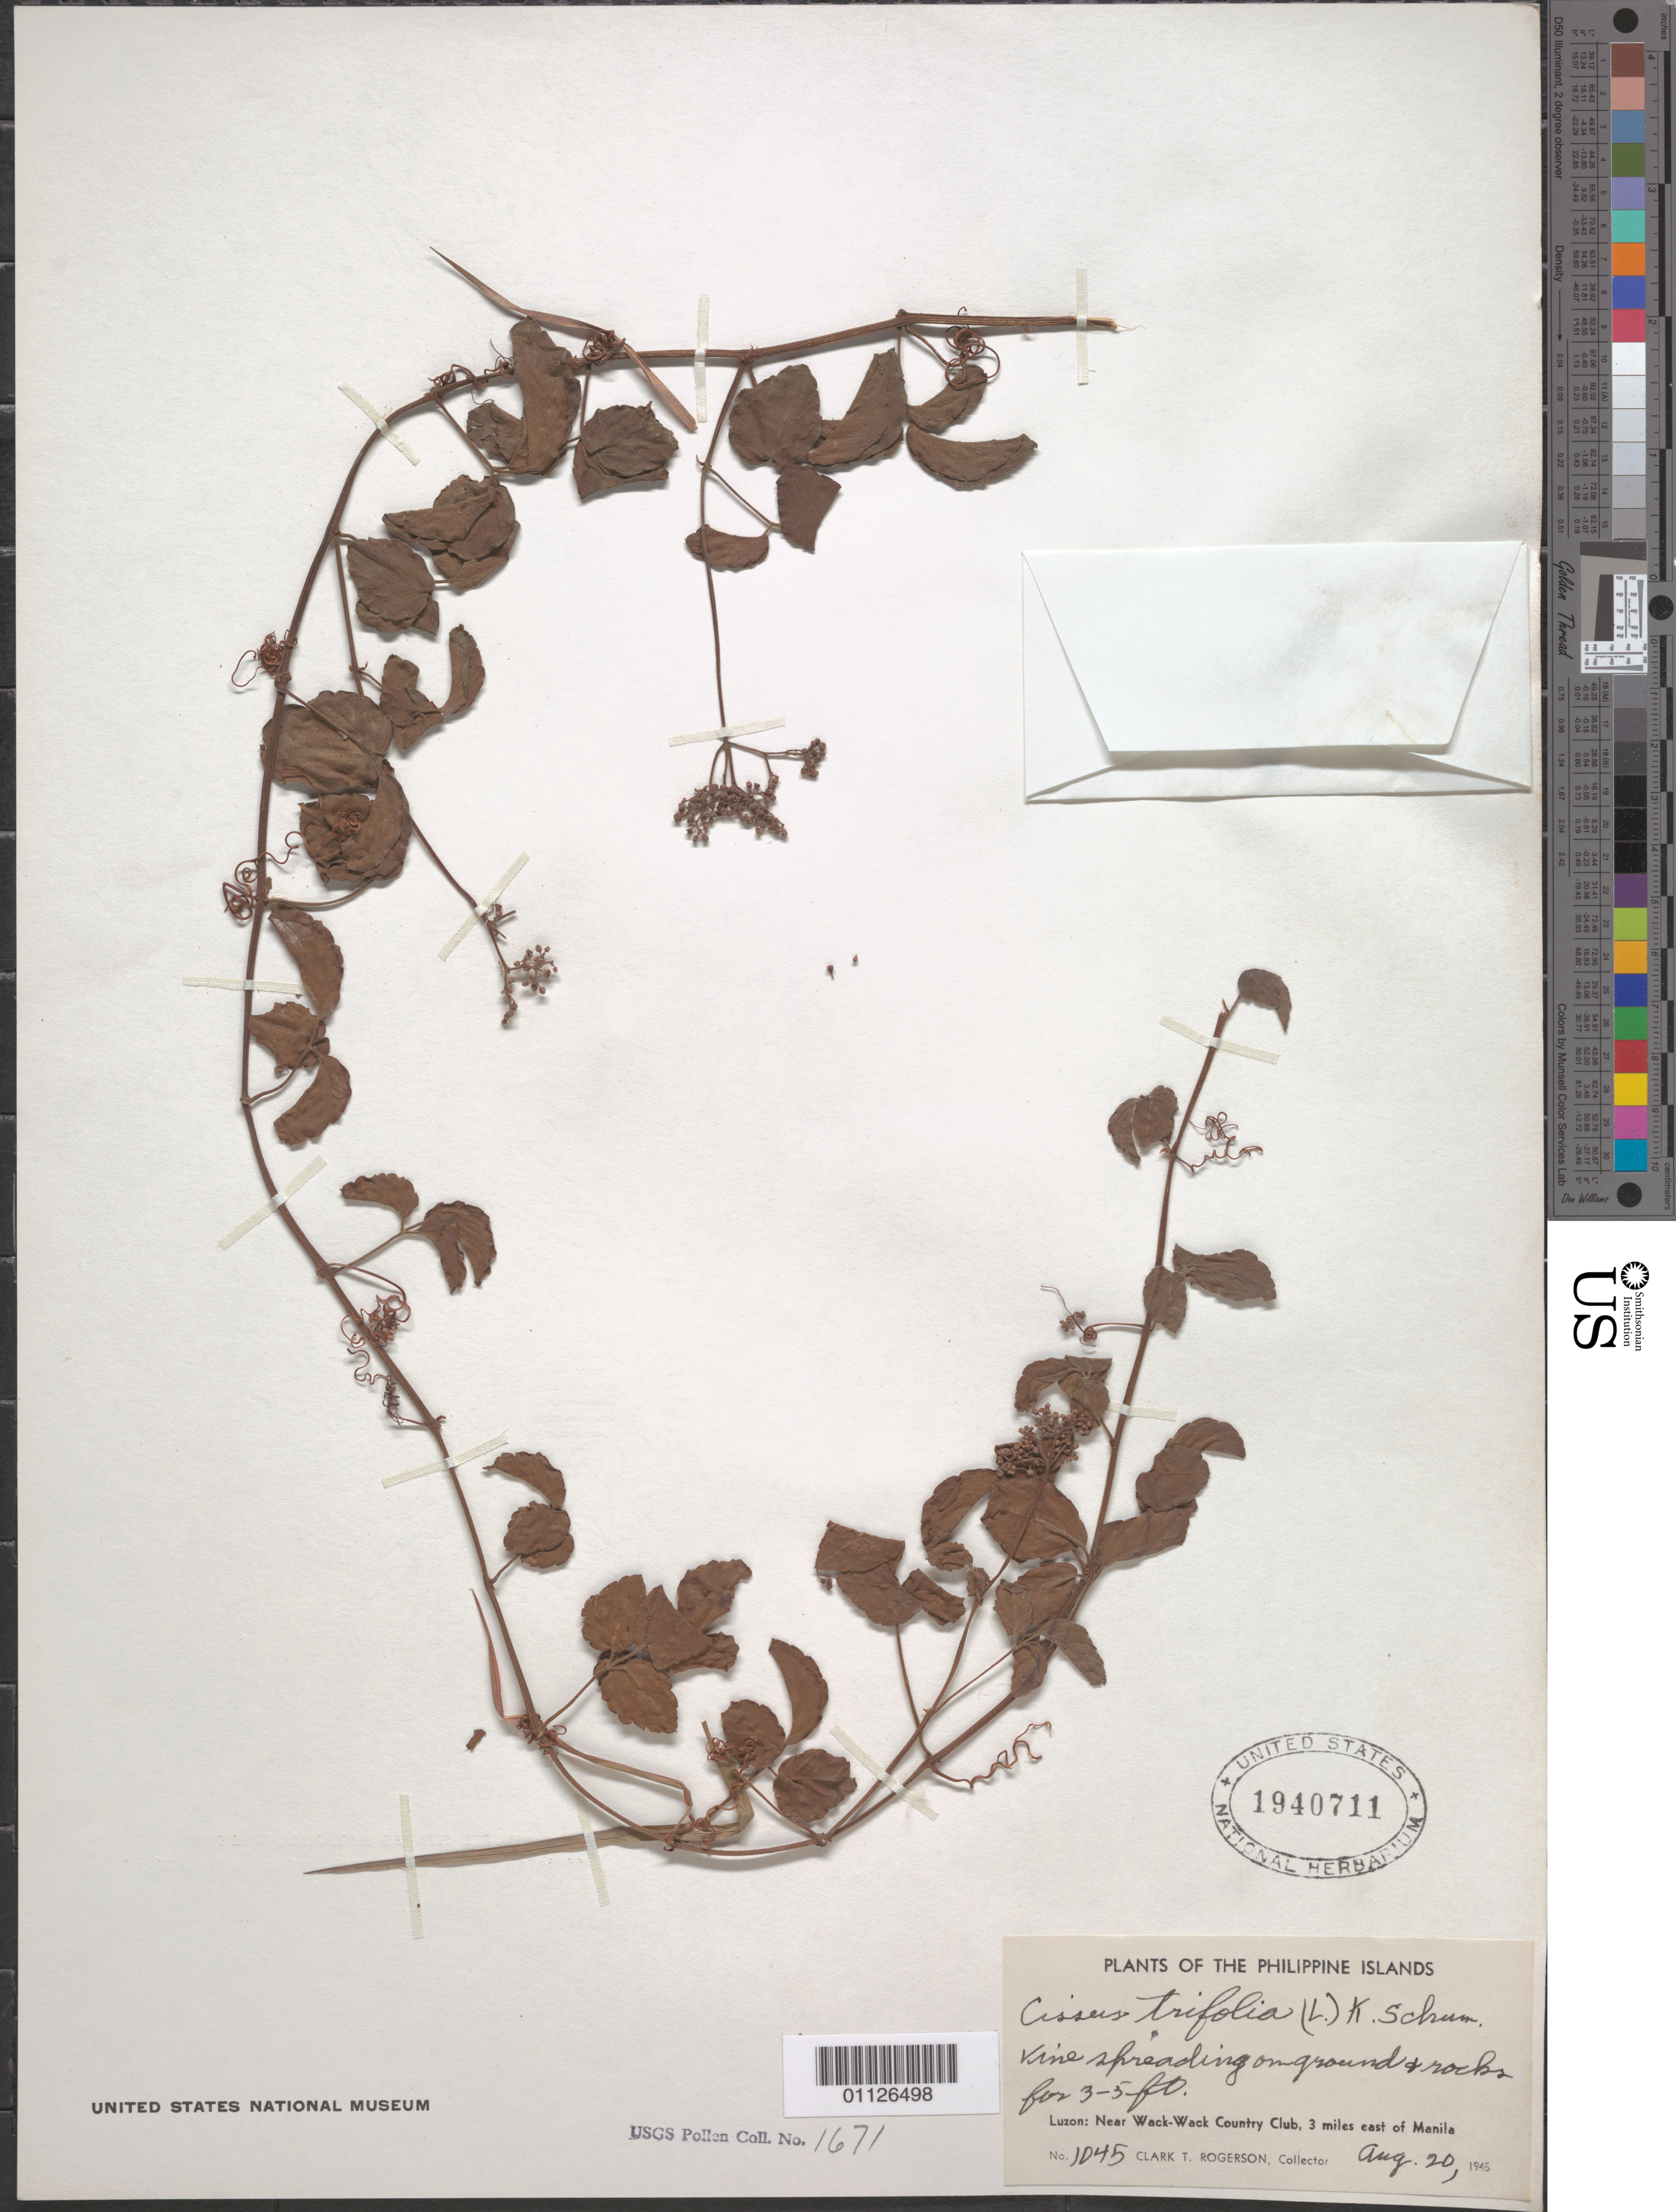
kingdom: Plantae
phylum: Tracheophyta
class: Magnoliopsida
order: Vitales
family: Vitaceae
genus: Causonis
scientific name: Causonis trifolia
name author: (L.) Mabb. & J. Wen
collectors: C. Rogerson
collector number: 1045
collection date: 1945-08-20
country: Philippines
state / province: National Capital Region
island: Luzon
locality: Near Wack-Wack County Club, 3 mi E of Manila.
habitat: Vine spreading on ground and rocks.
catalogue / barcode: US 1940711